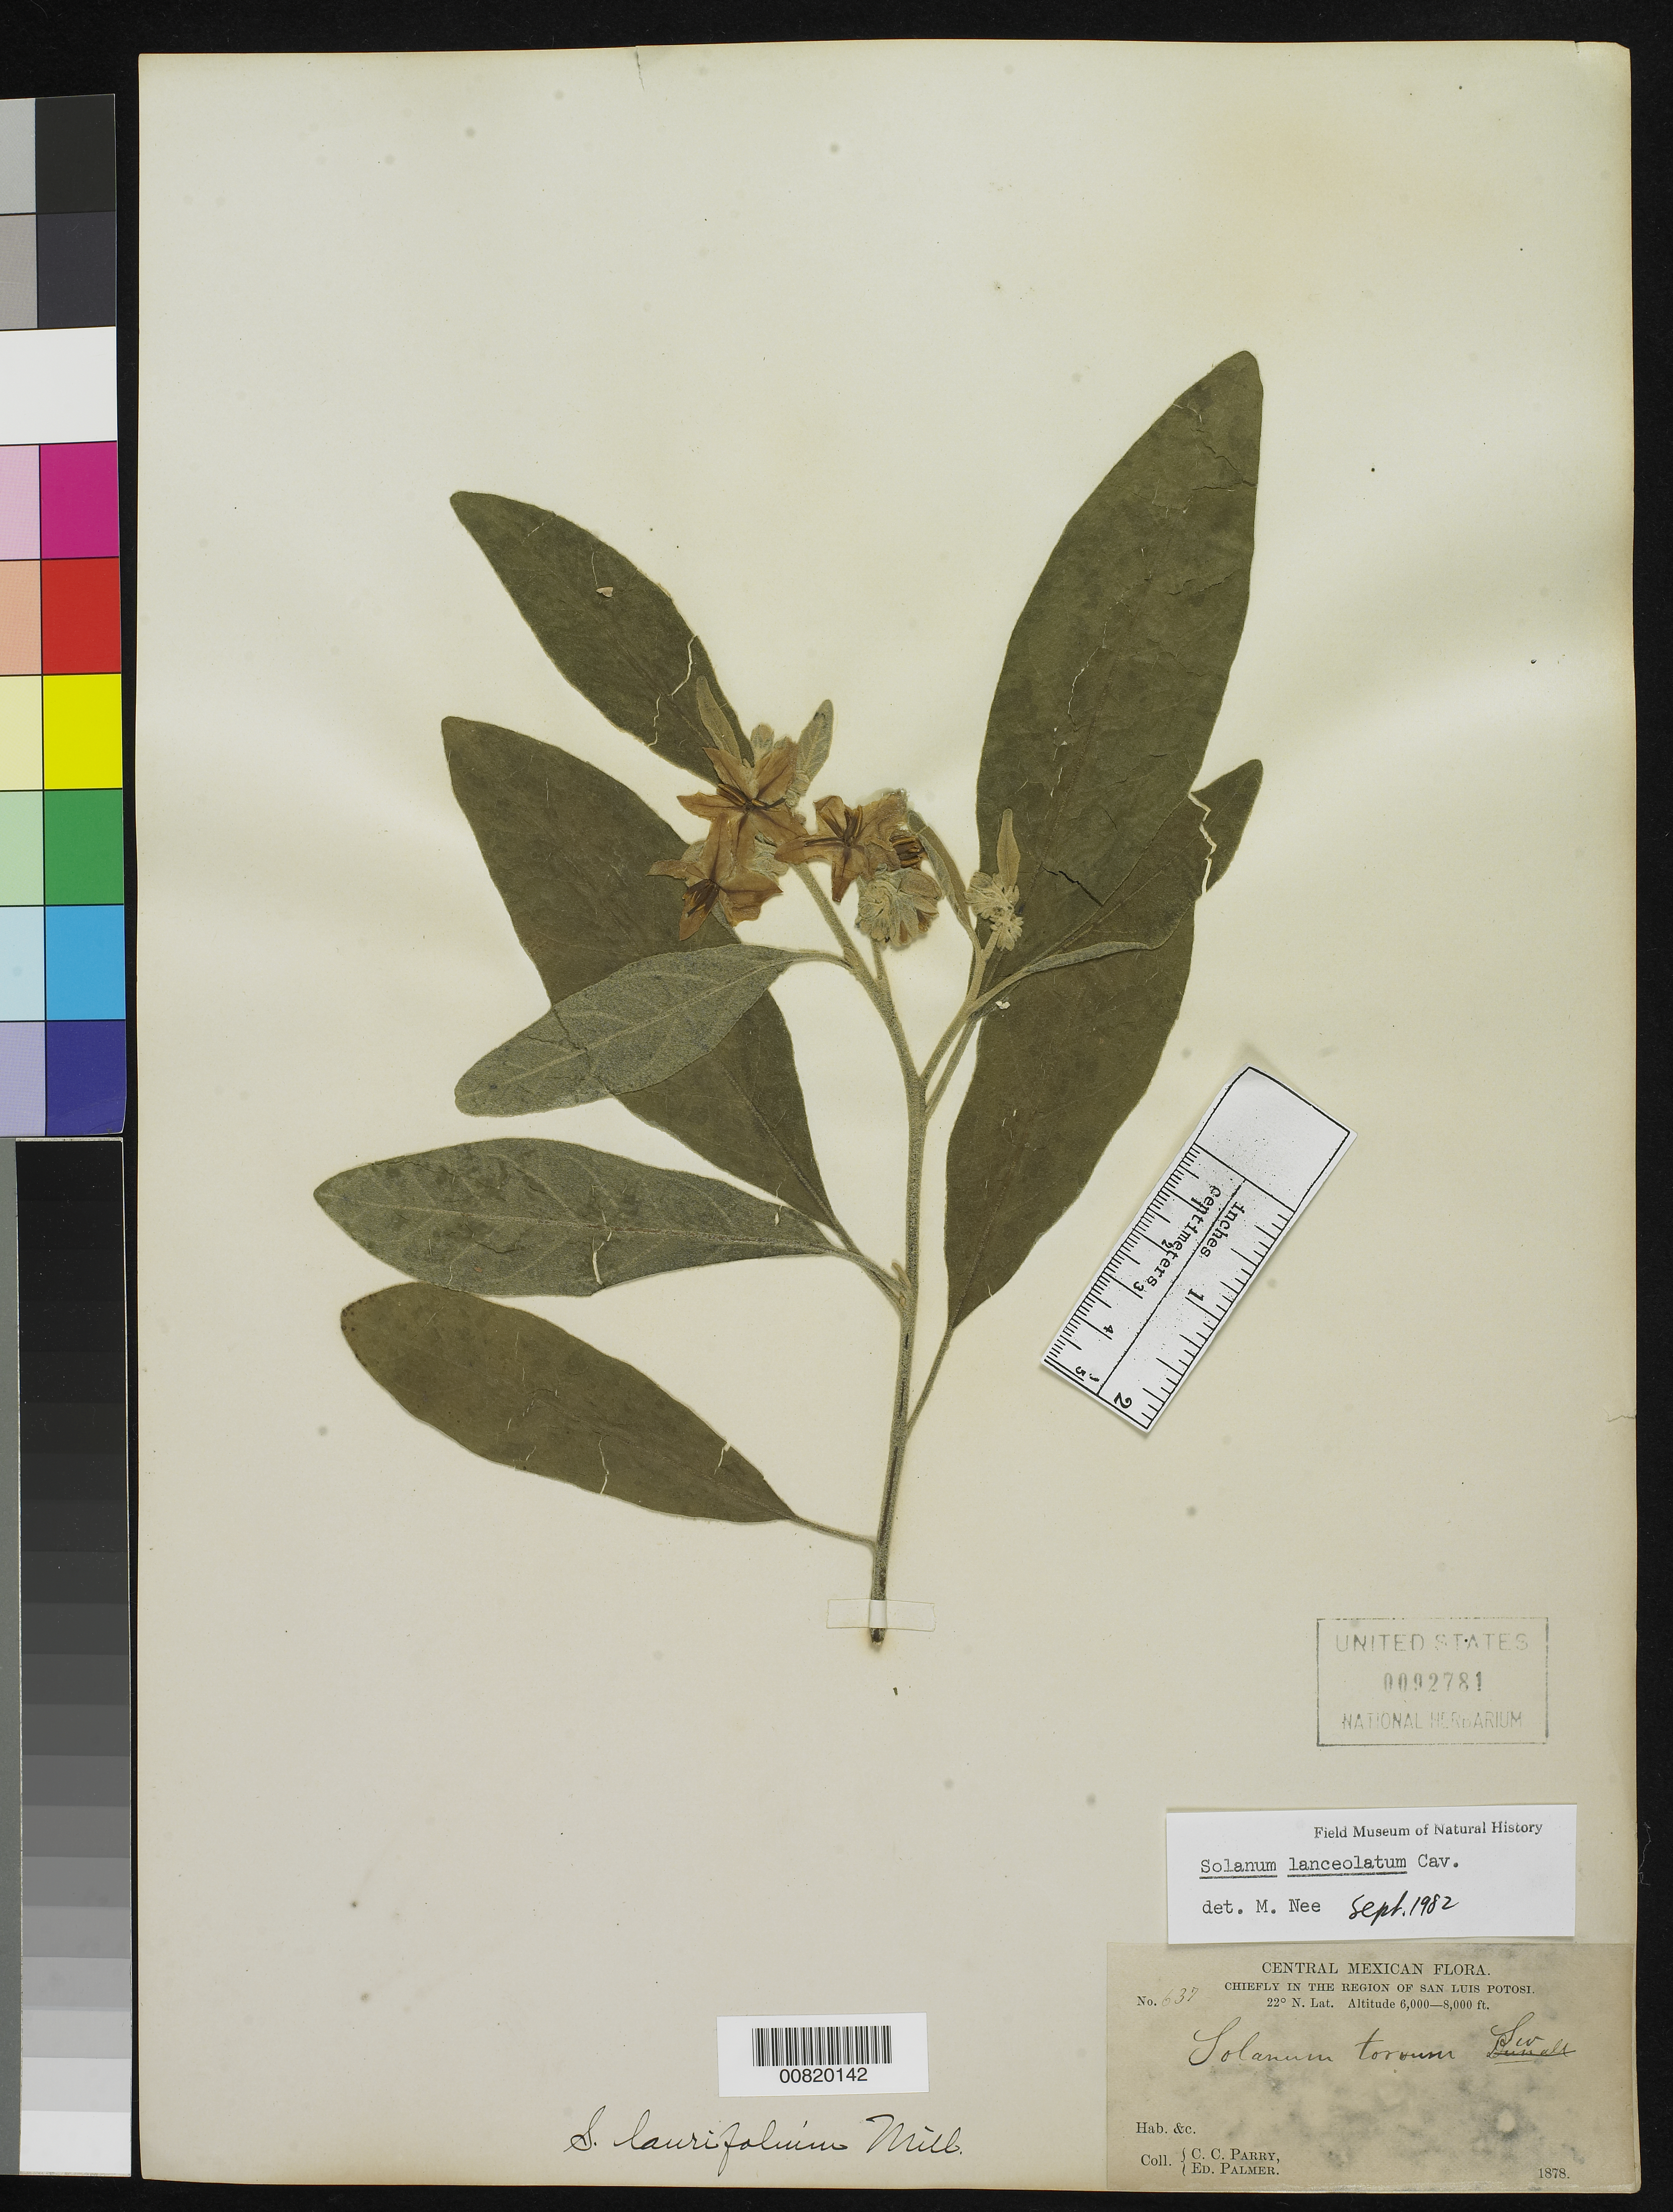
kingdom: Plantae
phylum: Tracheophyta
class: Magnoliopsida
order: Solanales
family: Solanaceae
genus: Solanum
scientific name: Solanum lanceolatum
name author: Cav.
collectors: C. C. Parry & E. Palmer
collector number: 637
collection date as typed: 1878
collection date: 1878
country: Mexico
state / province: San Luis Potosí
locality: Chiefly in the region of San Luis Potosí.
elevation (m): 1829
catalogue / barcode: US 92781